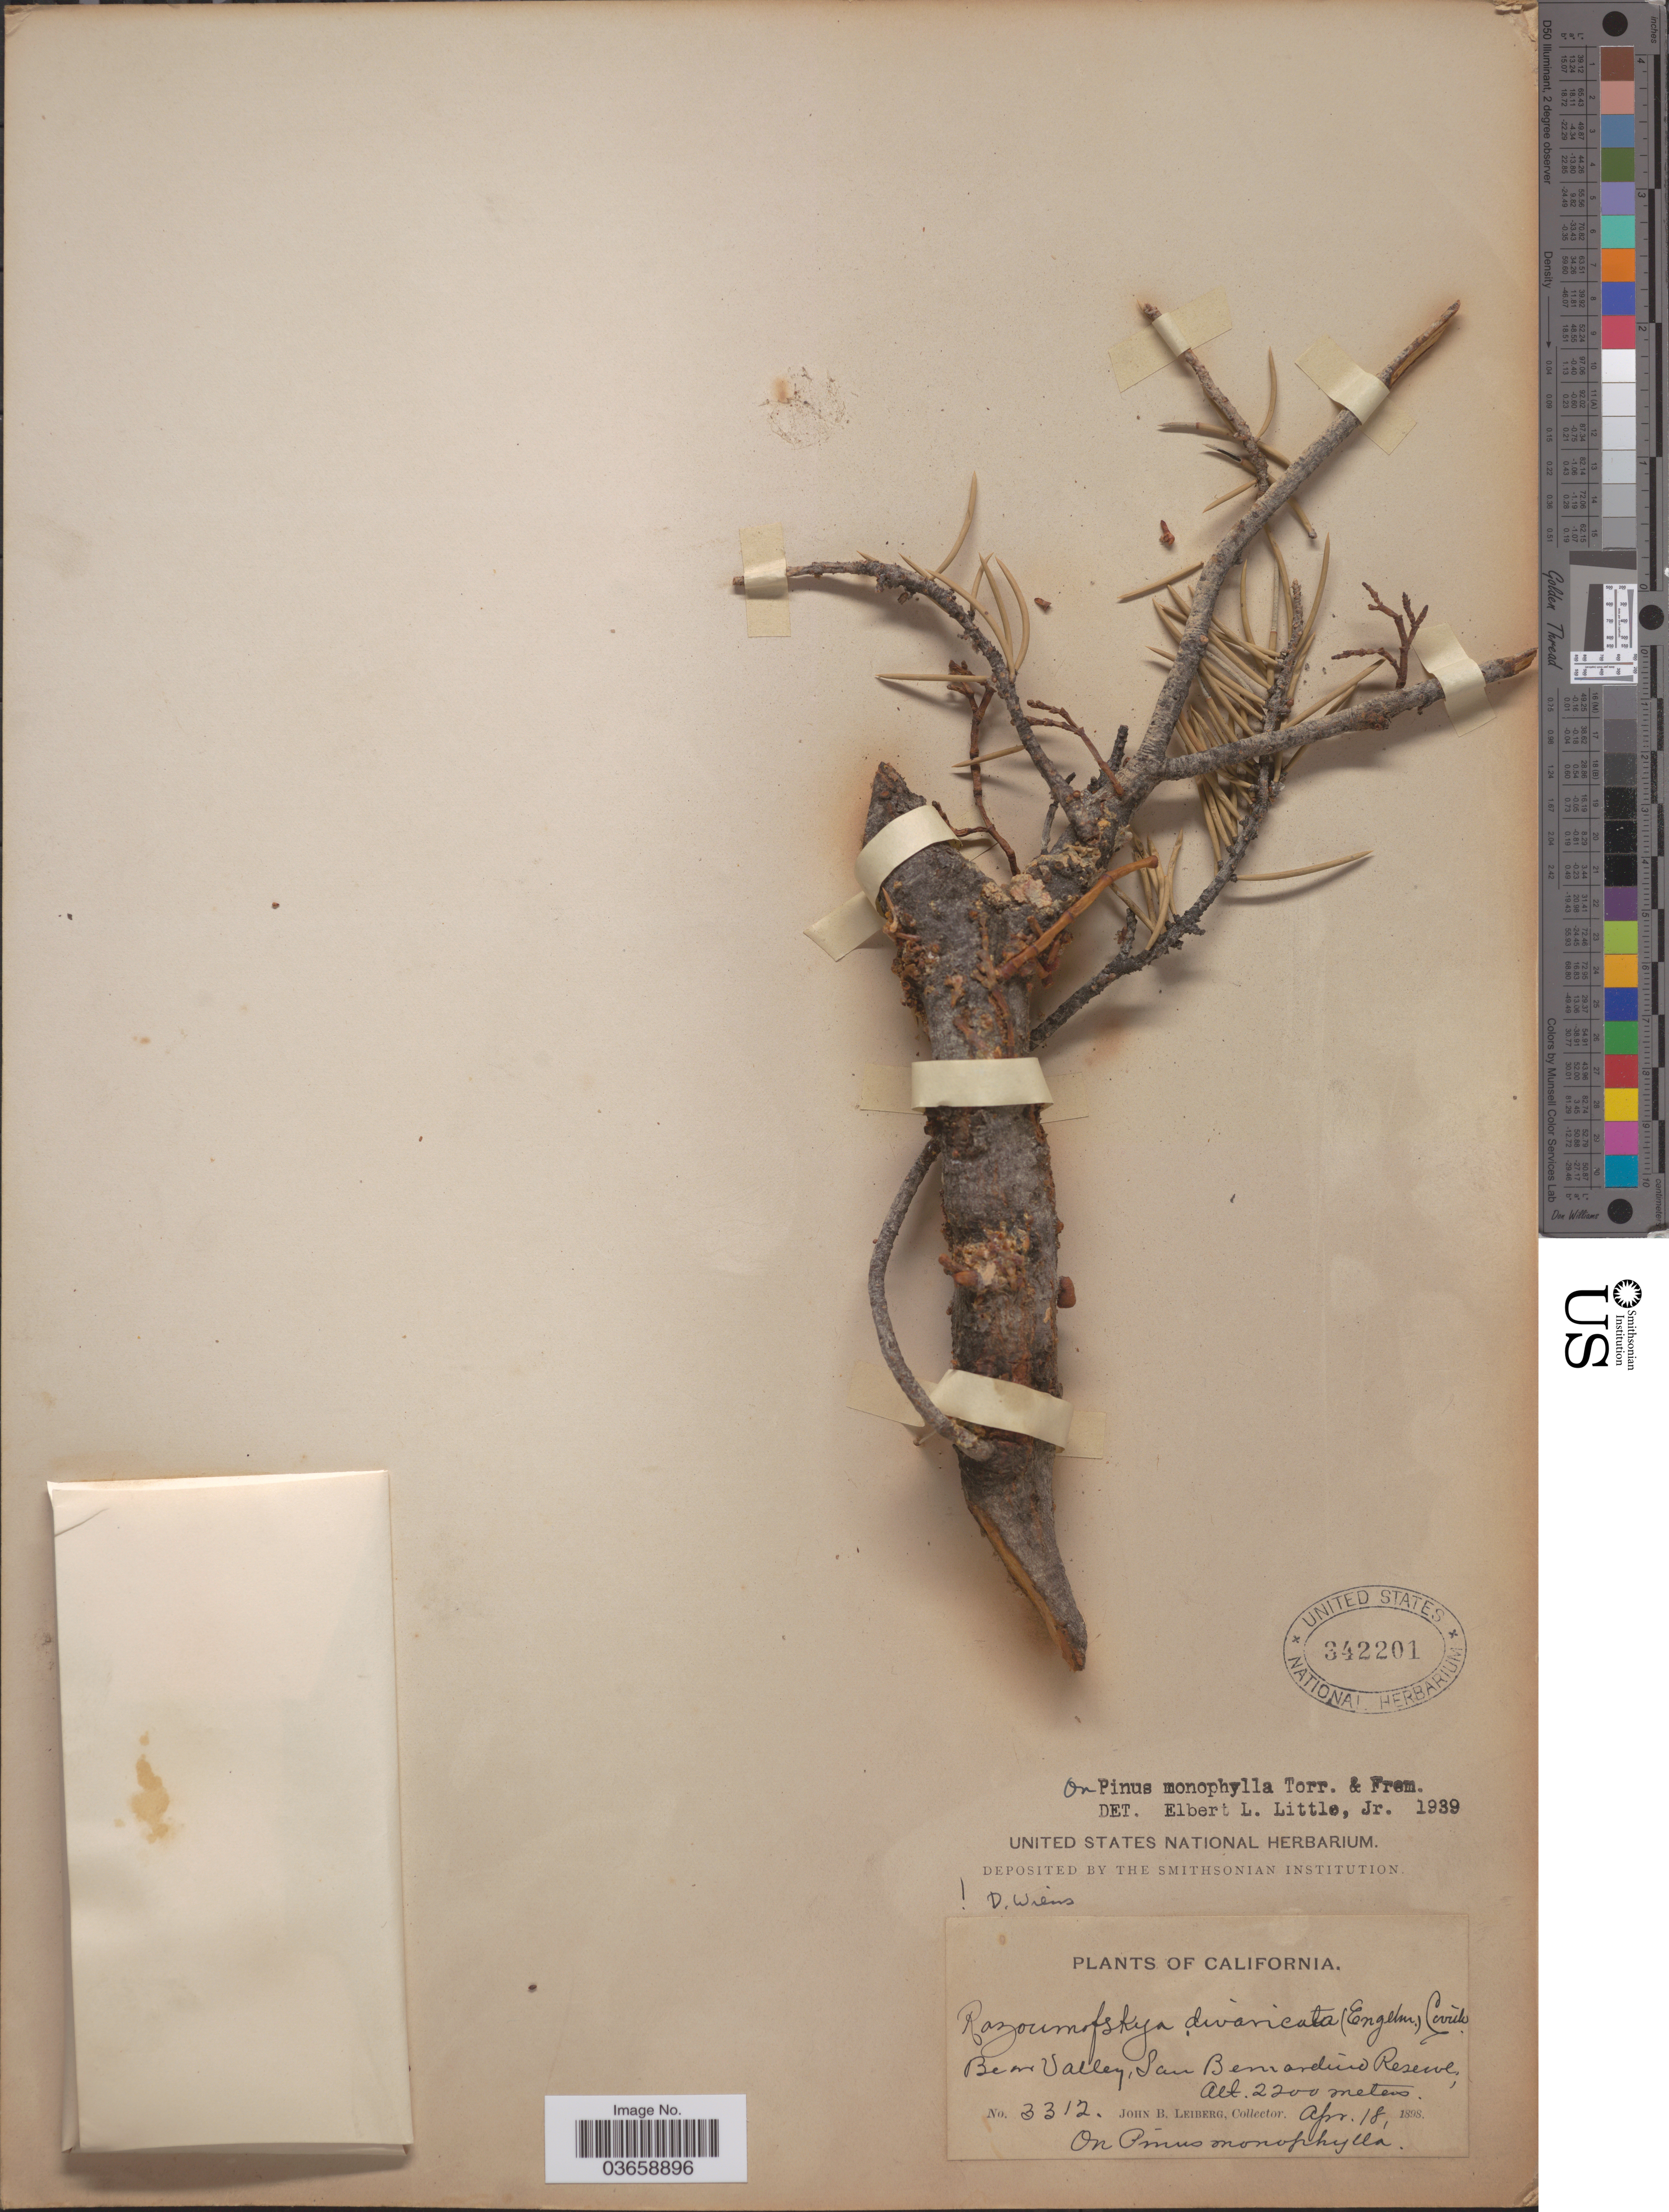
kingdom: Plantae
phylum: Tracheophyta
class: Magnoliopsida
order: Santalales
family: Viscaceae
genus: Arceuthobium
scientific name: Arceuthobium campylopodum f. divaricatum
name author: (Engelm.) L.S. Gill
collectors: J. B. Leiberg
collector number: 3312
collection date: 1898-04-18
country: United States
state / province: California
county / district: San Bernardino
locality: Bear Valley, San Bernardino Reserve.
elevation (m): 2200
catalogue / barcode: US 342201